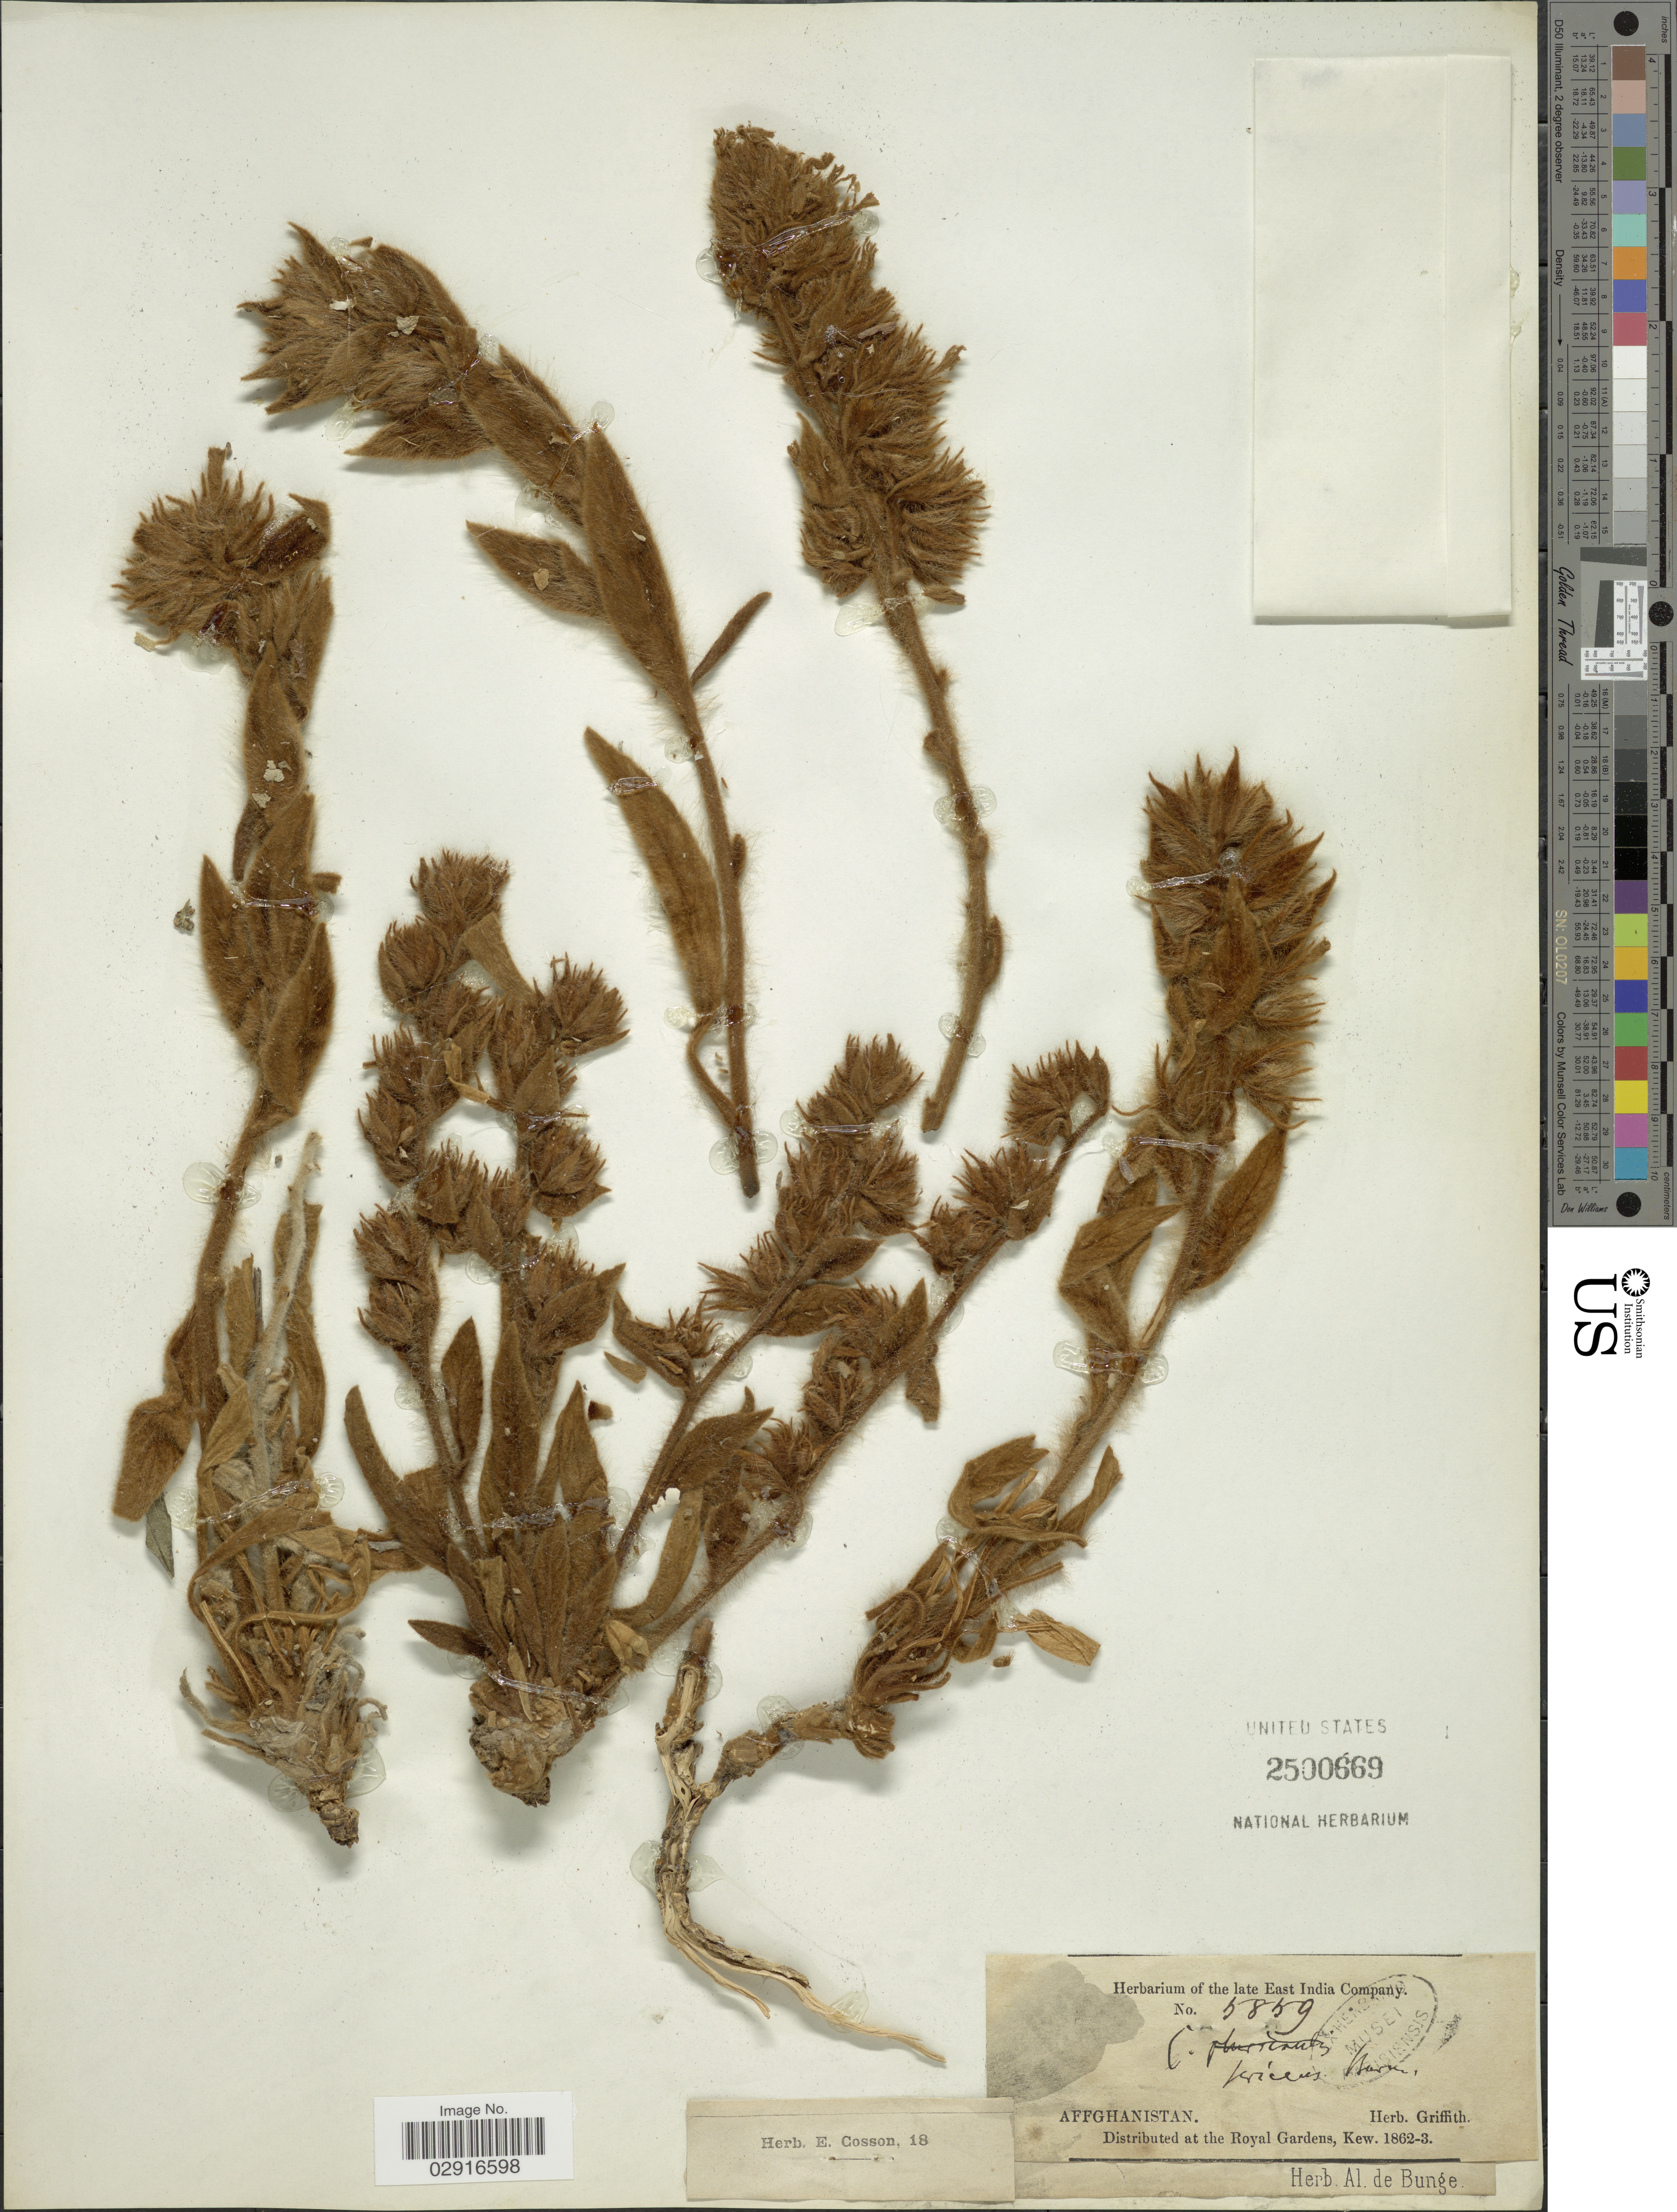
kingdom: Plantae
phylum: Tracheophyta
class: Magnoliopsida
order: Boraginales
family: Boraginaceae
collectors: ex herb. Griffith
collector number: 5859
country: Afghanistan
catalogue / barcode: US 2500669